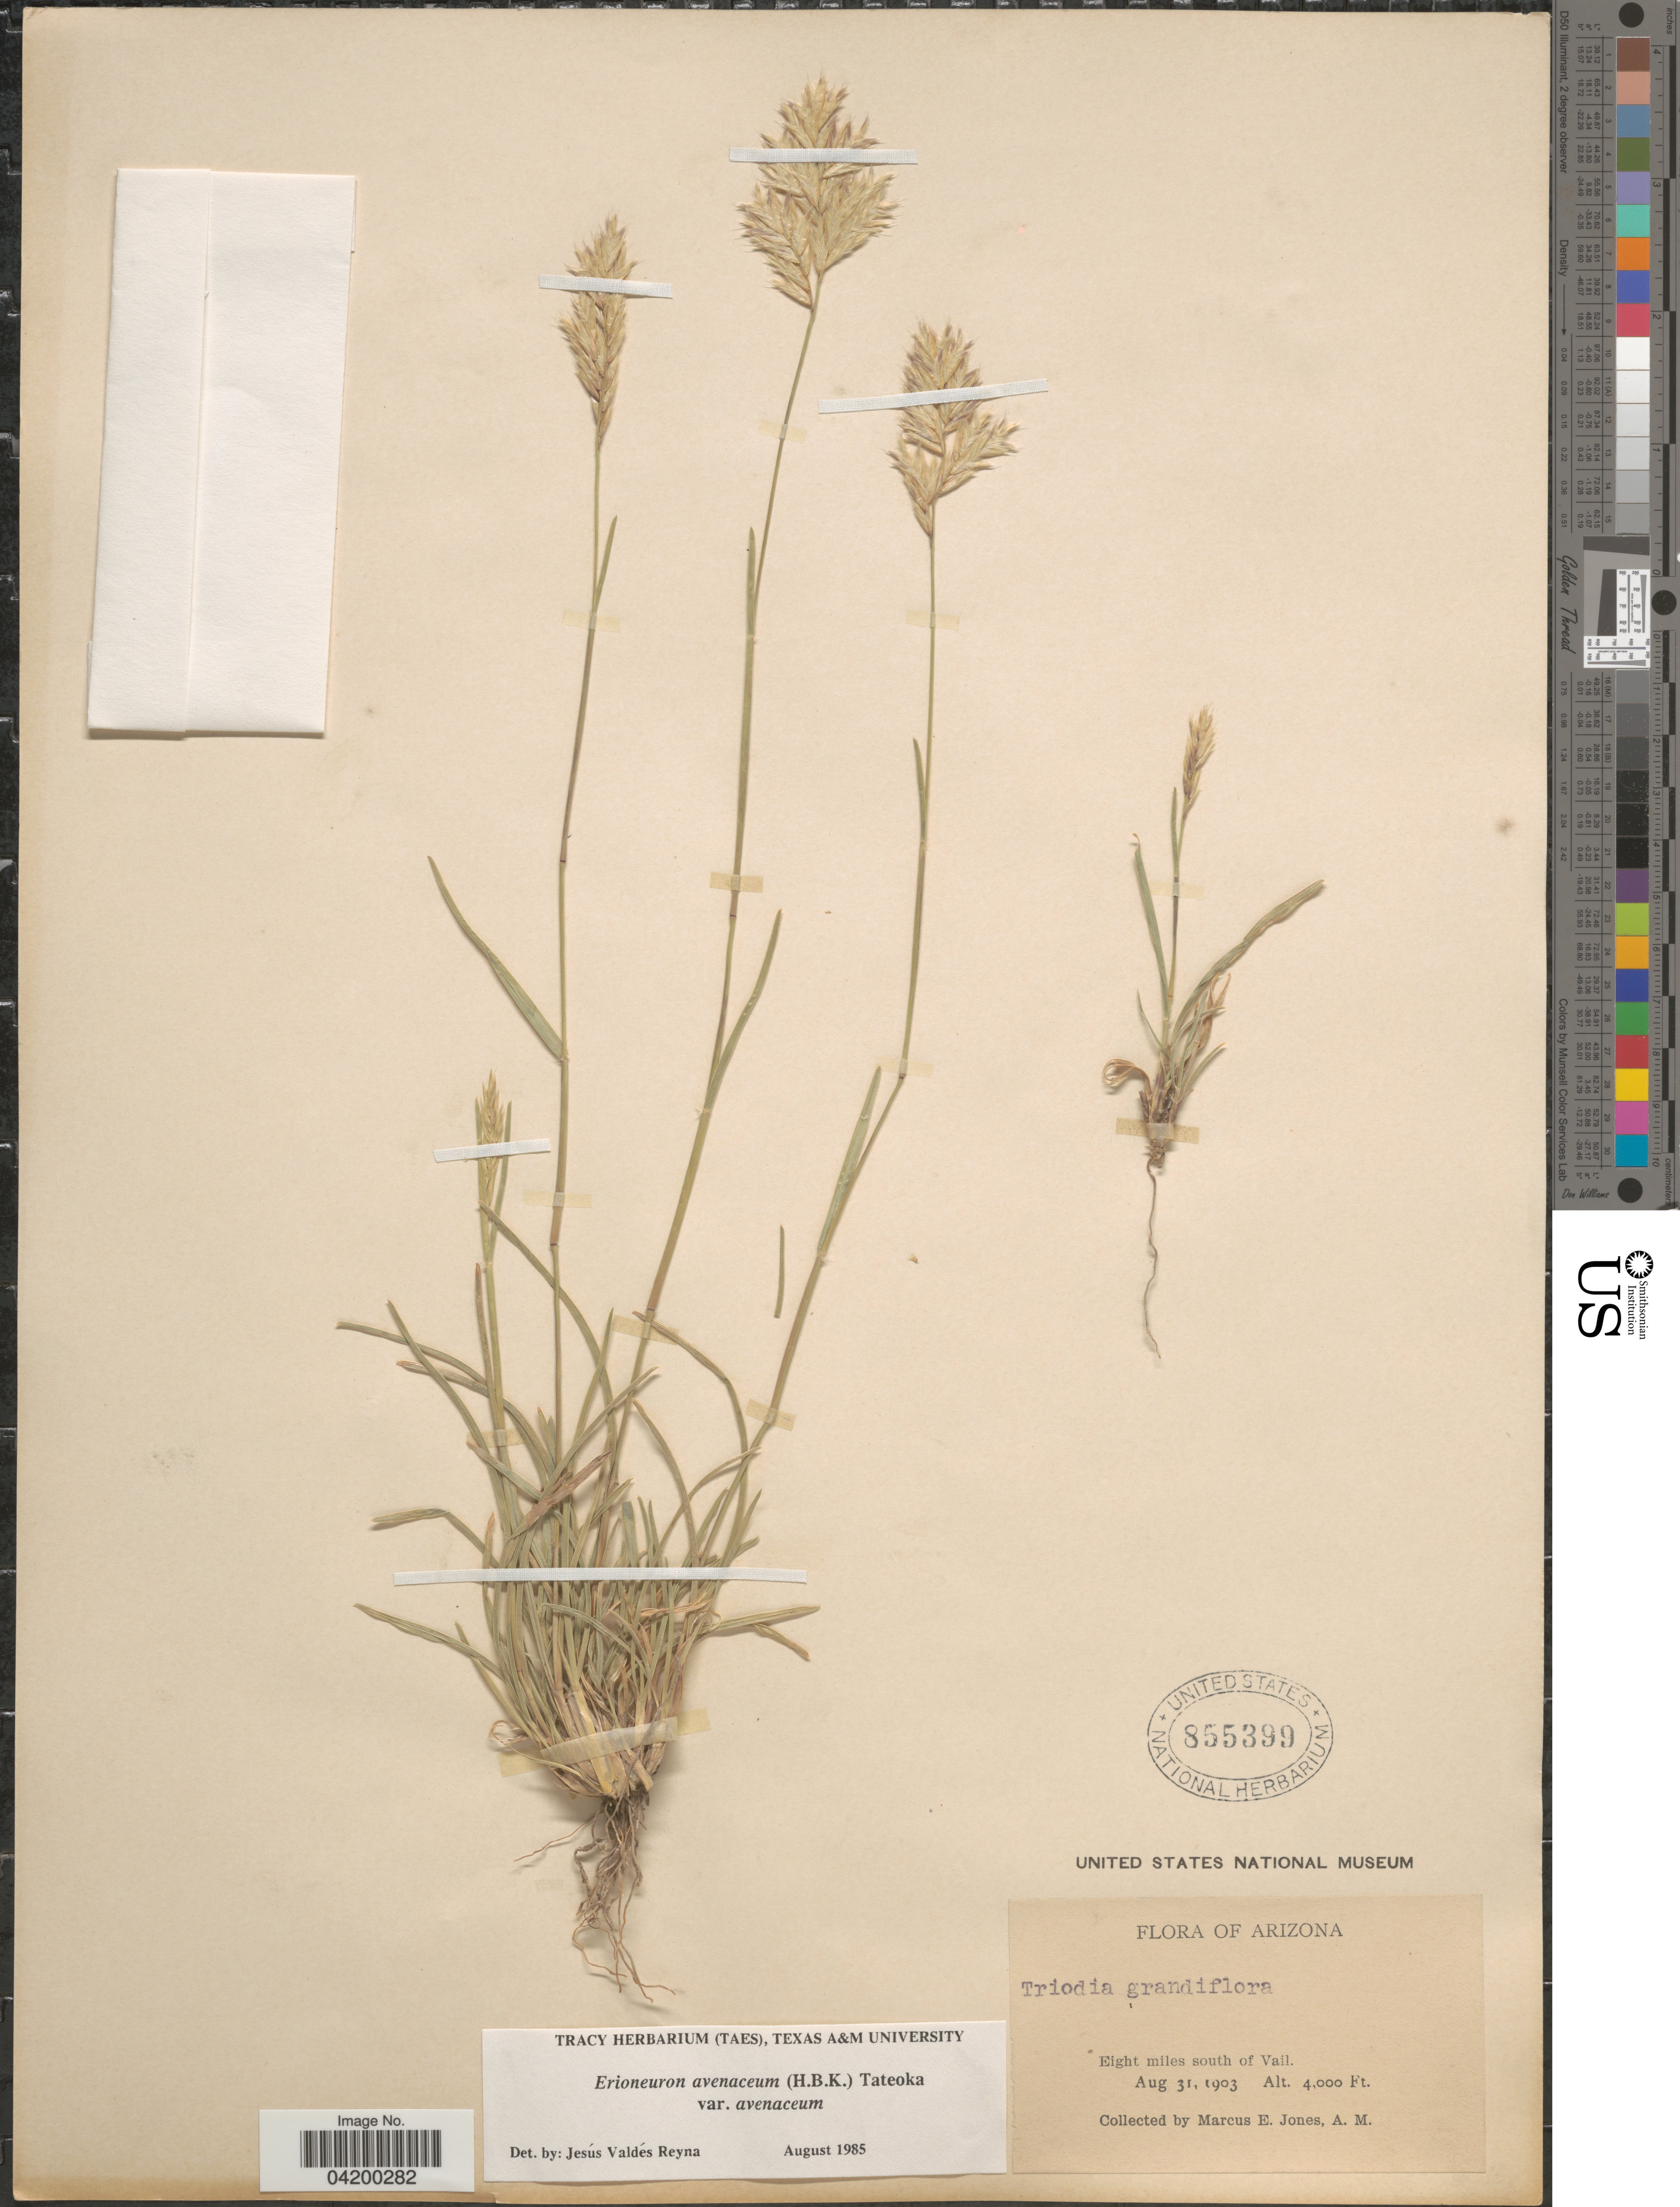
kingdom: Plantae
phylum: Tracheophyta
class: Liliopsida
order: Poales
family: Poaceae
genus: Erioneuron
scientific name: Erioneuron avenaceum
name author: (Kunth) Tateoka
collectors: M. E. Jones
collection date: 1903-08-31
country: United States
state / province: Arizona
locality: Eight miles south of Vail.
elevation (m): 1219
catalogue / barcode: US 855399